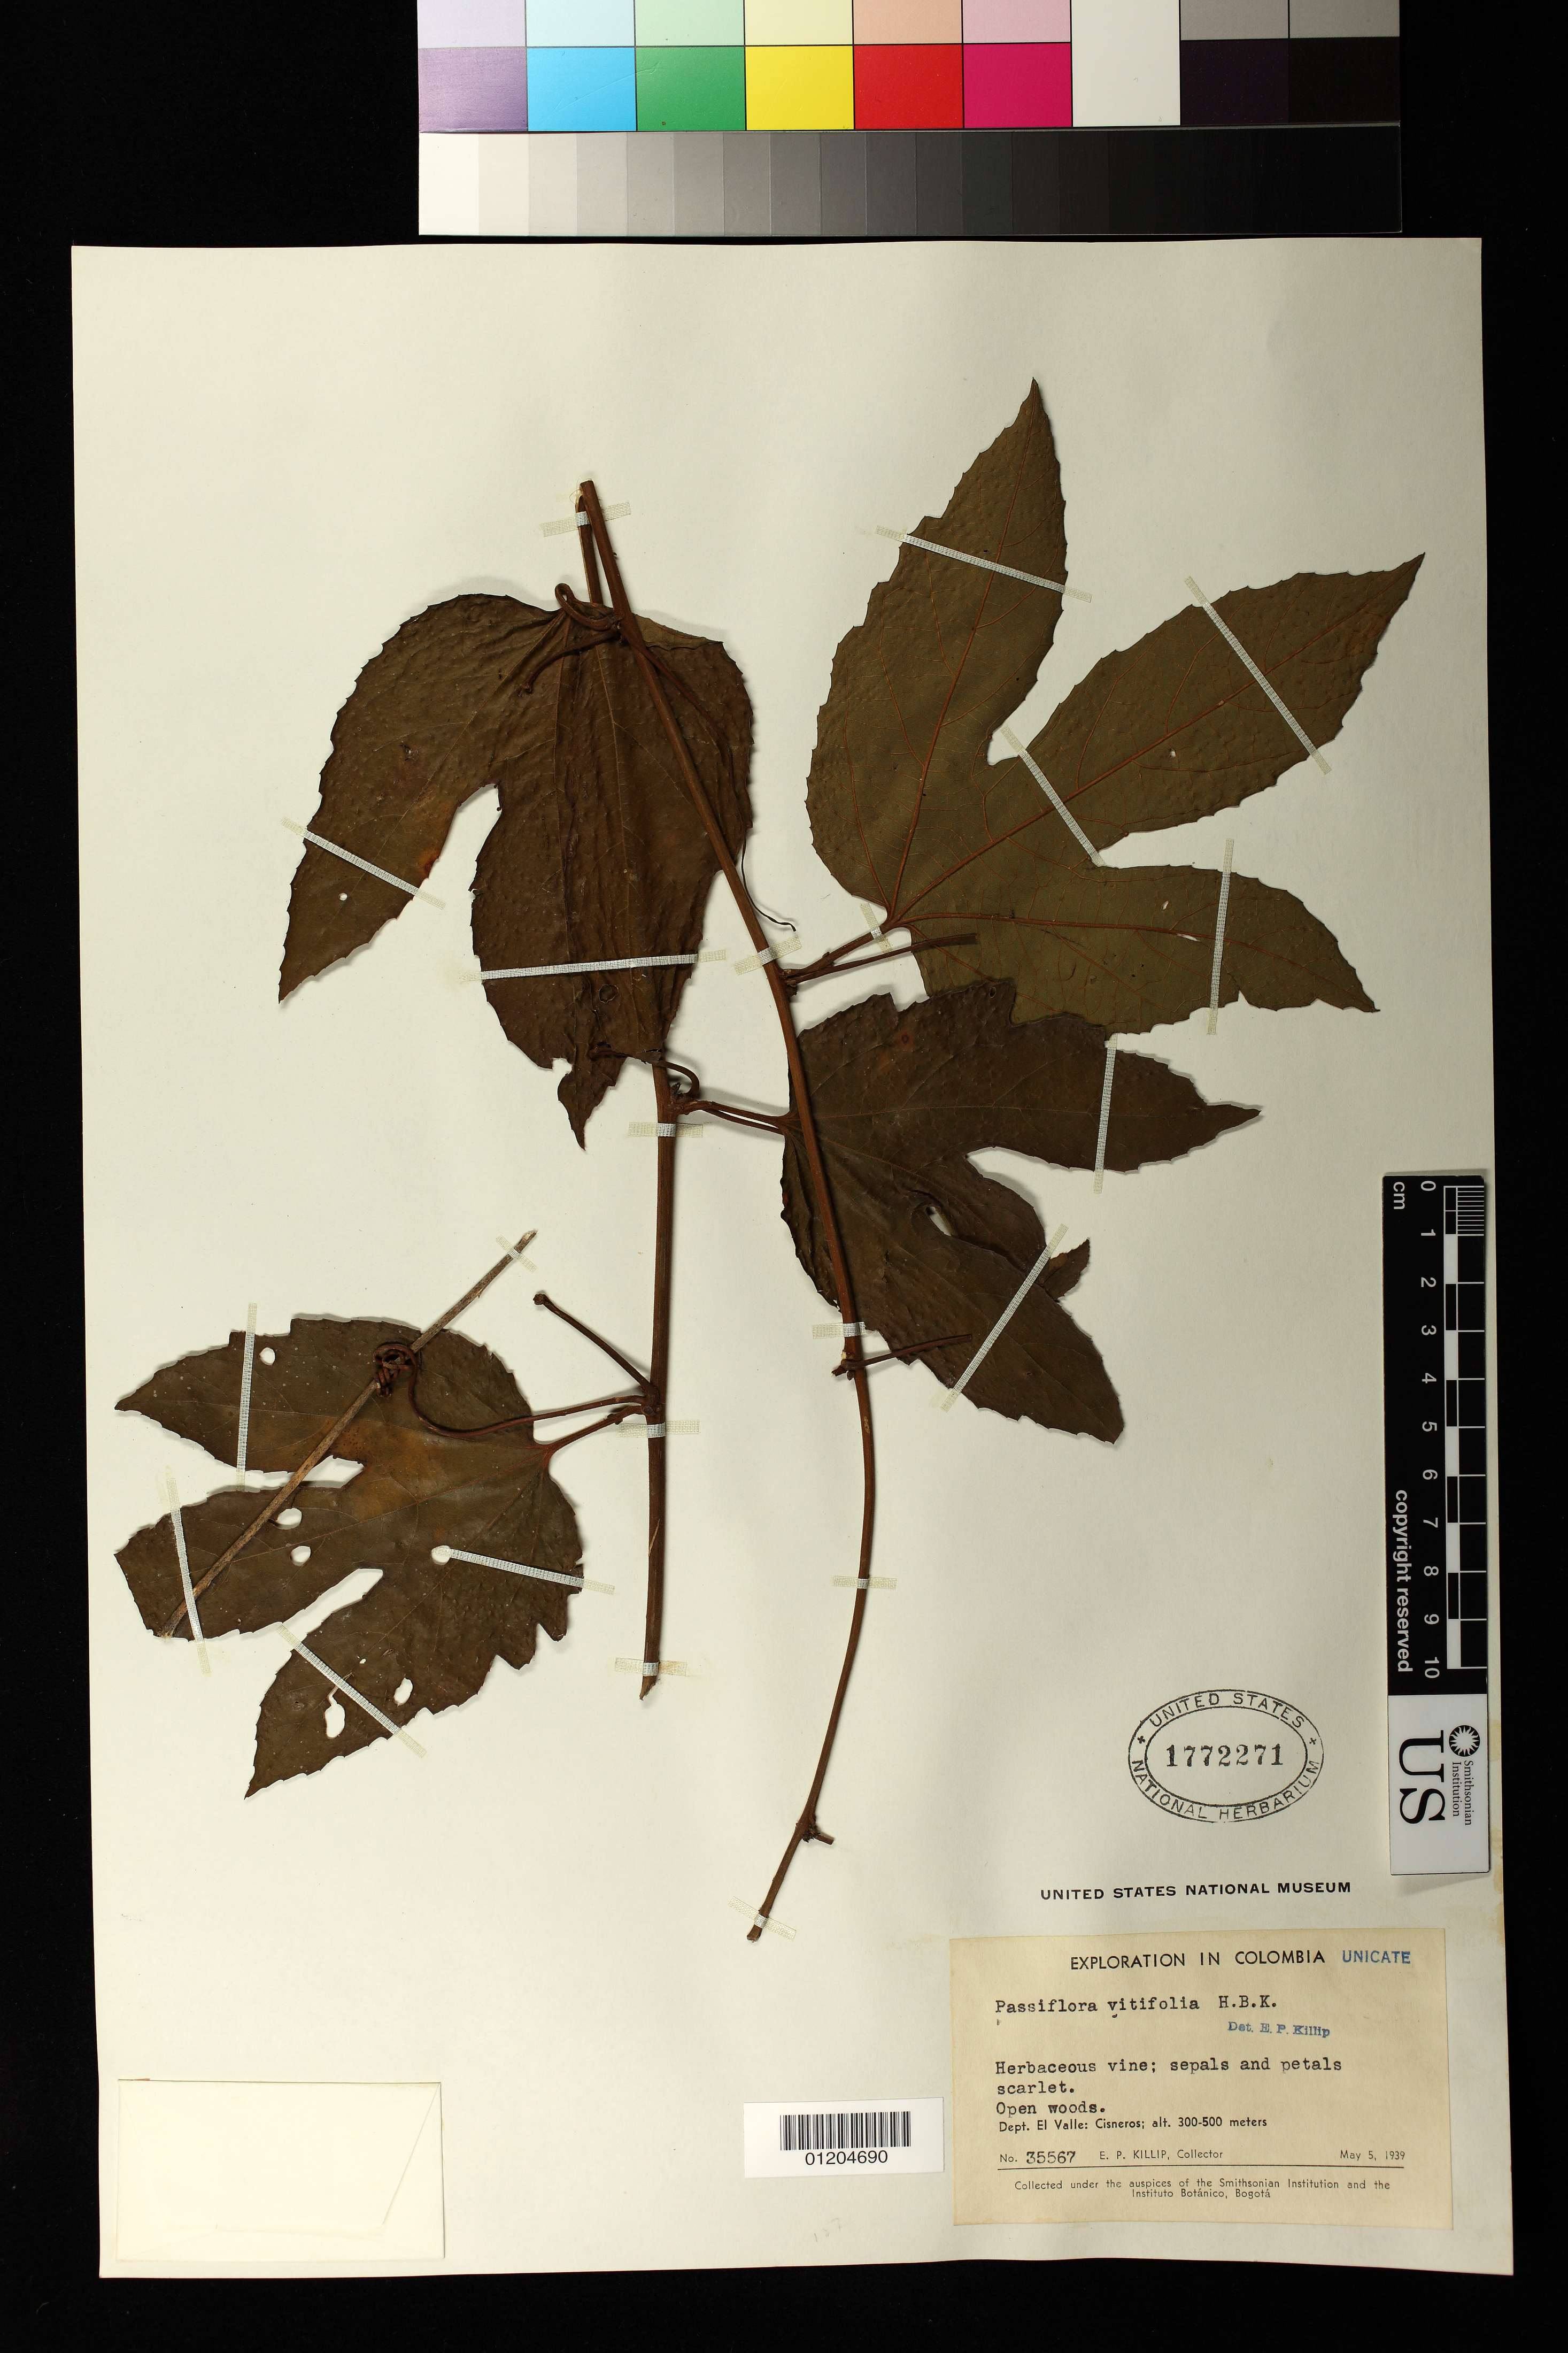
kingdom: Plantae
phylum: Tracheophyta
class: Magnoliopsida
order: Malpighiales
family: Passifloraceae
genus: Passiflora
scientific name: Passiflora vitifolia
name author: Kunth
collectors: E. P. Killip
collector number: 35567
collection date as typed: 05 May 1939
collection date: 1939-05-05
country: Colombia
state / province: Valle del Cauca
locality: Cisneros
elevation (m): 300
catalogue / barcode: US 1772271